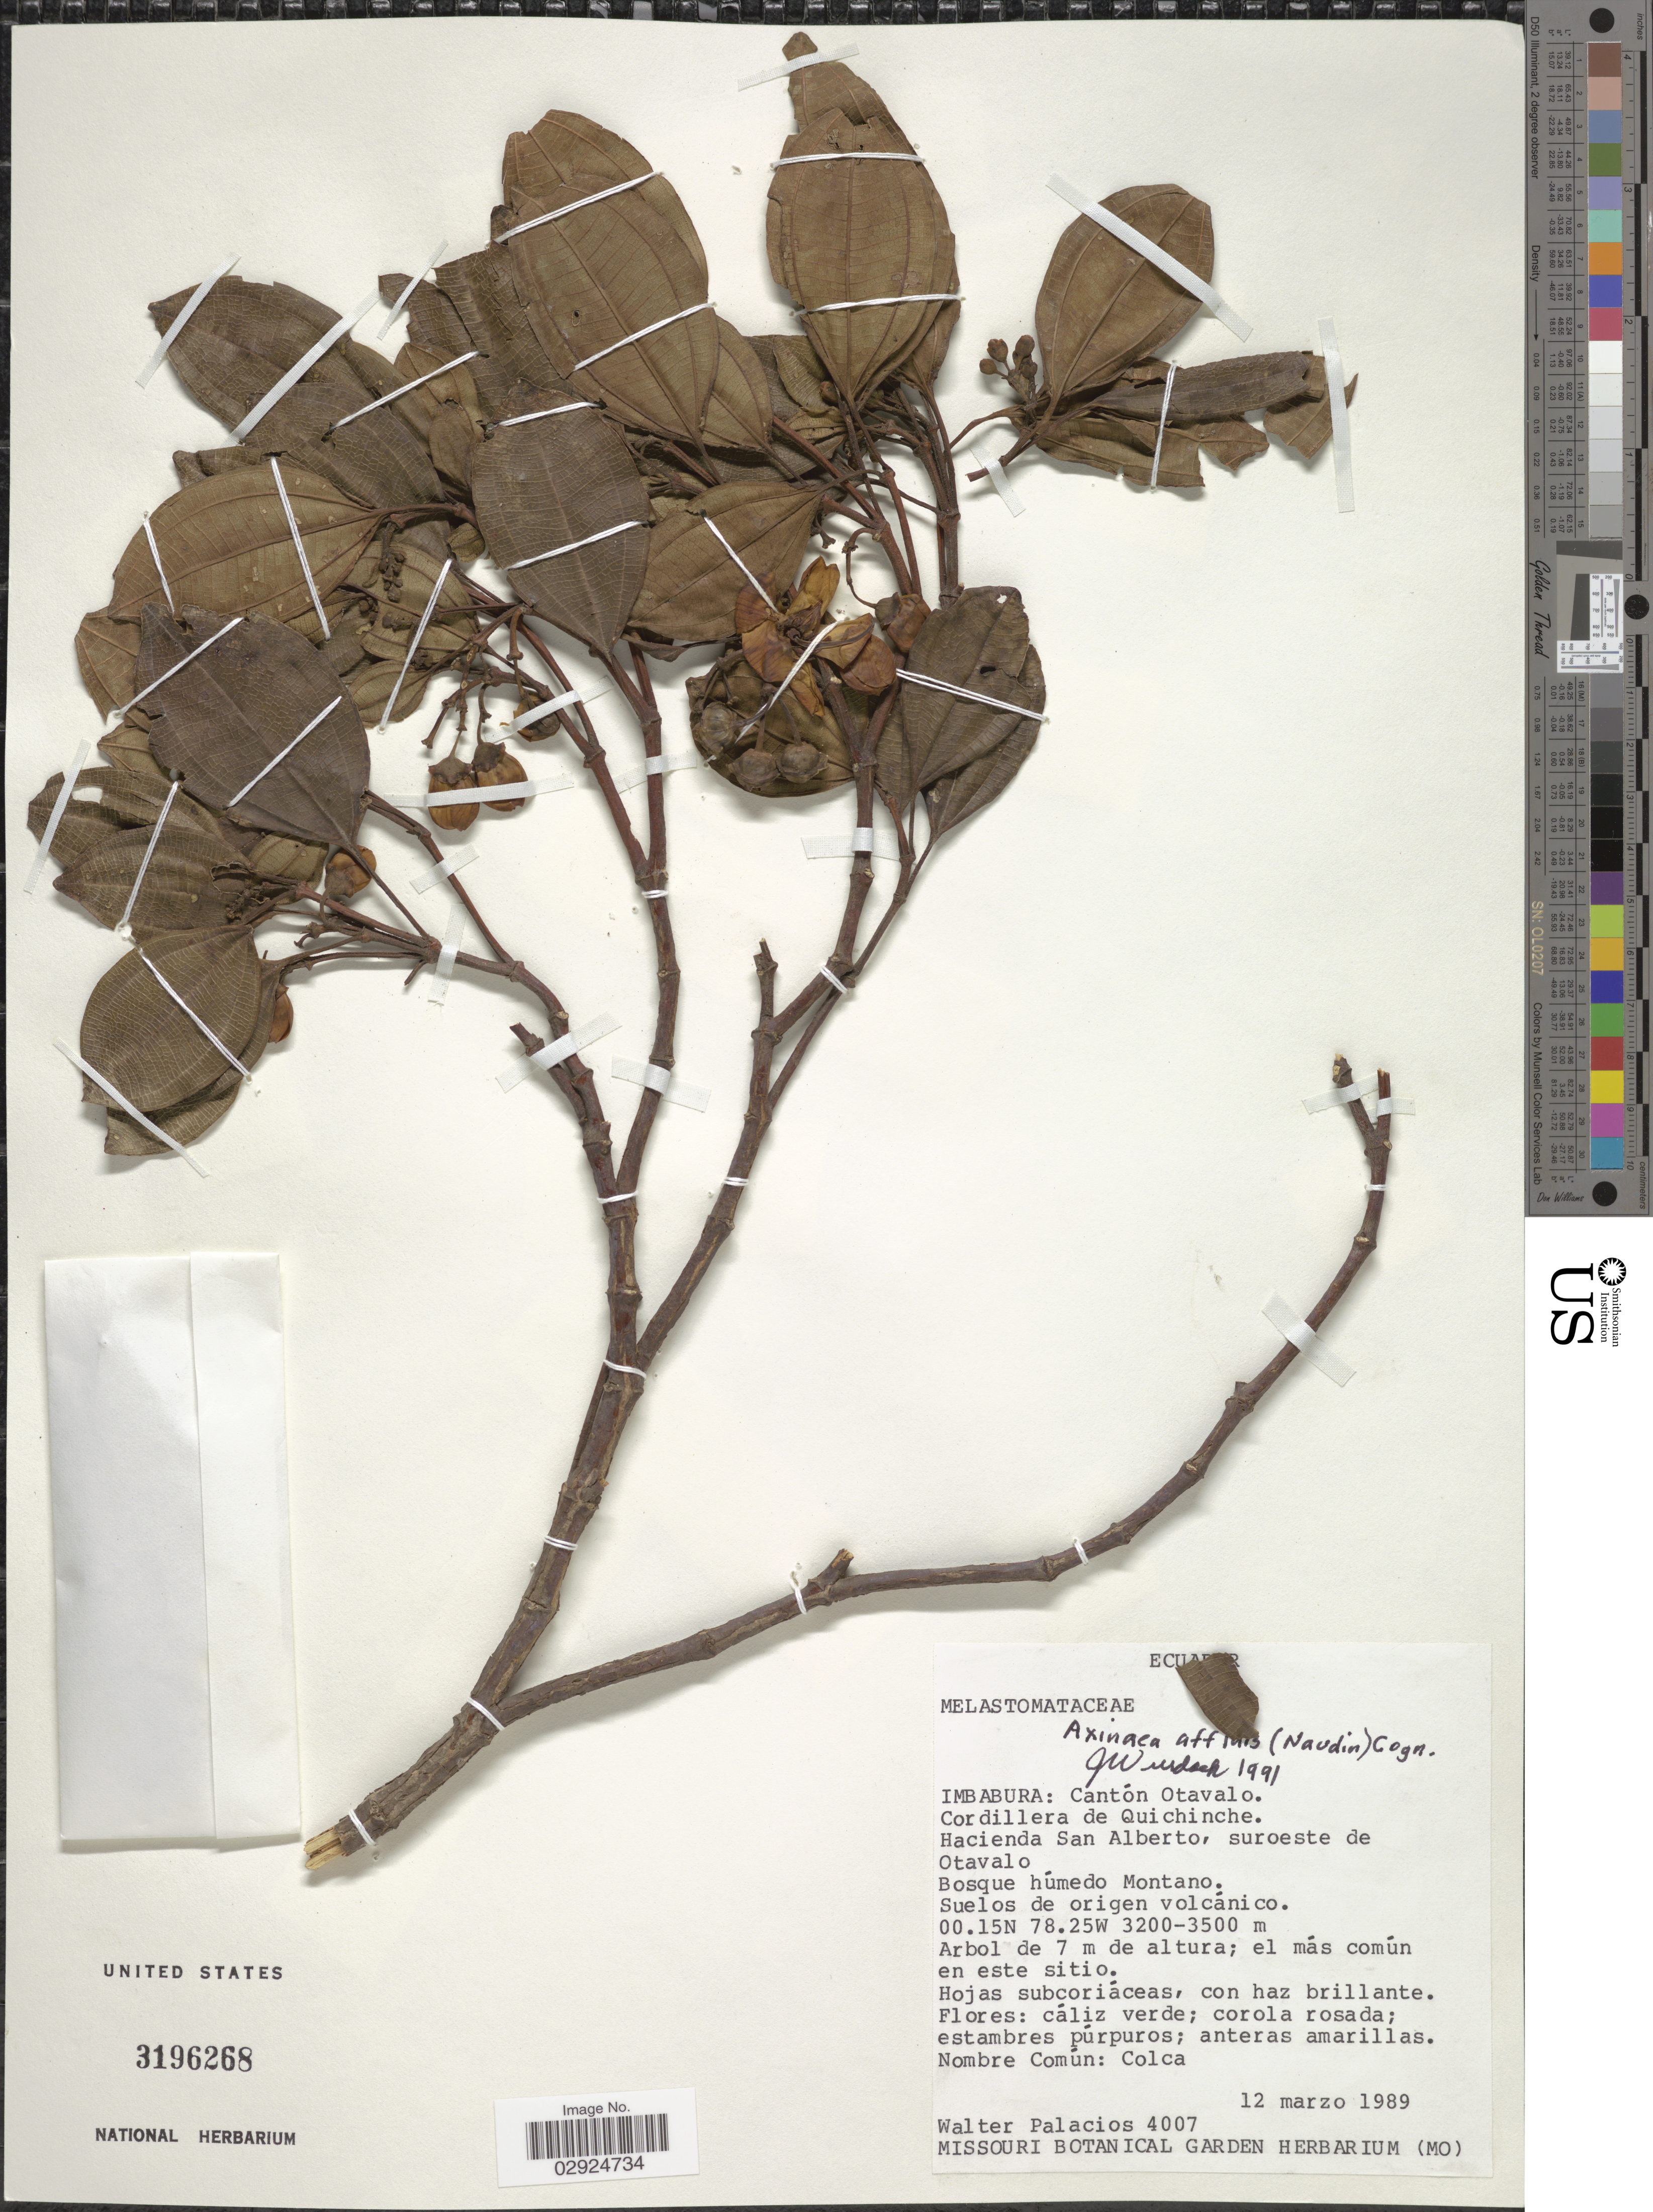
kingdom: Plantae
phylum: Tracheophyta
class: Magnoliopsida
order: Myrtales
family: Melastomataceae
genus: Axinaea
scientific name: Axinaea affinis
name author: (Naudin) Cogn.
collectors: W. Palacios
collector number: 4007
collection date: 1989-03-12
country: Ecuador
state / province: Imbabura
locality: Imbabura: Cantón Otavalo. Cordillera de Quichinche. Hacienda San Alberto, suroeste de Otavalo. Bosque húmedo Montano.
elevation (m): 3200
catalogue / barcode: US 3196268